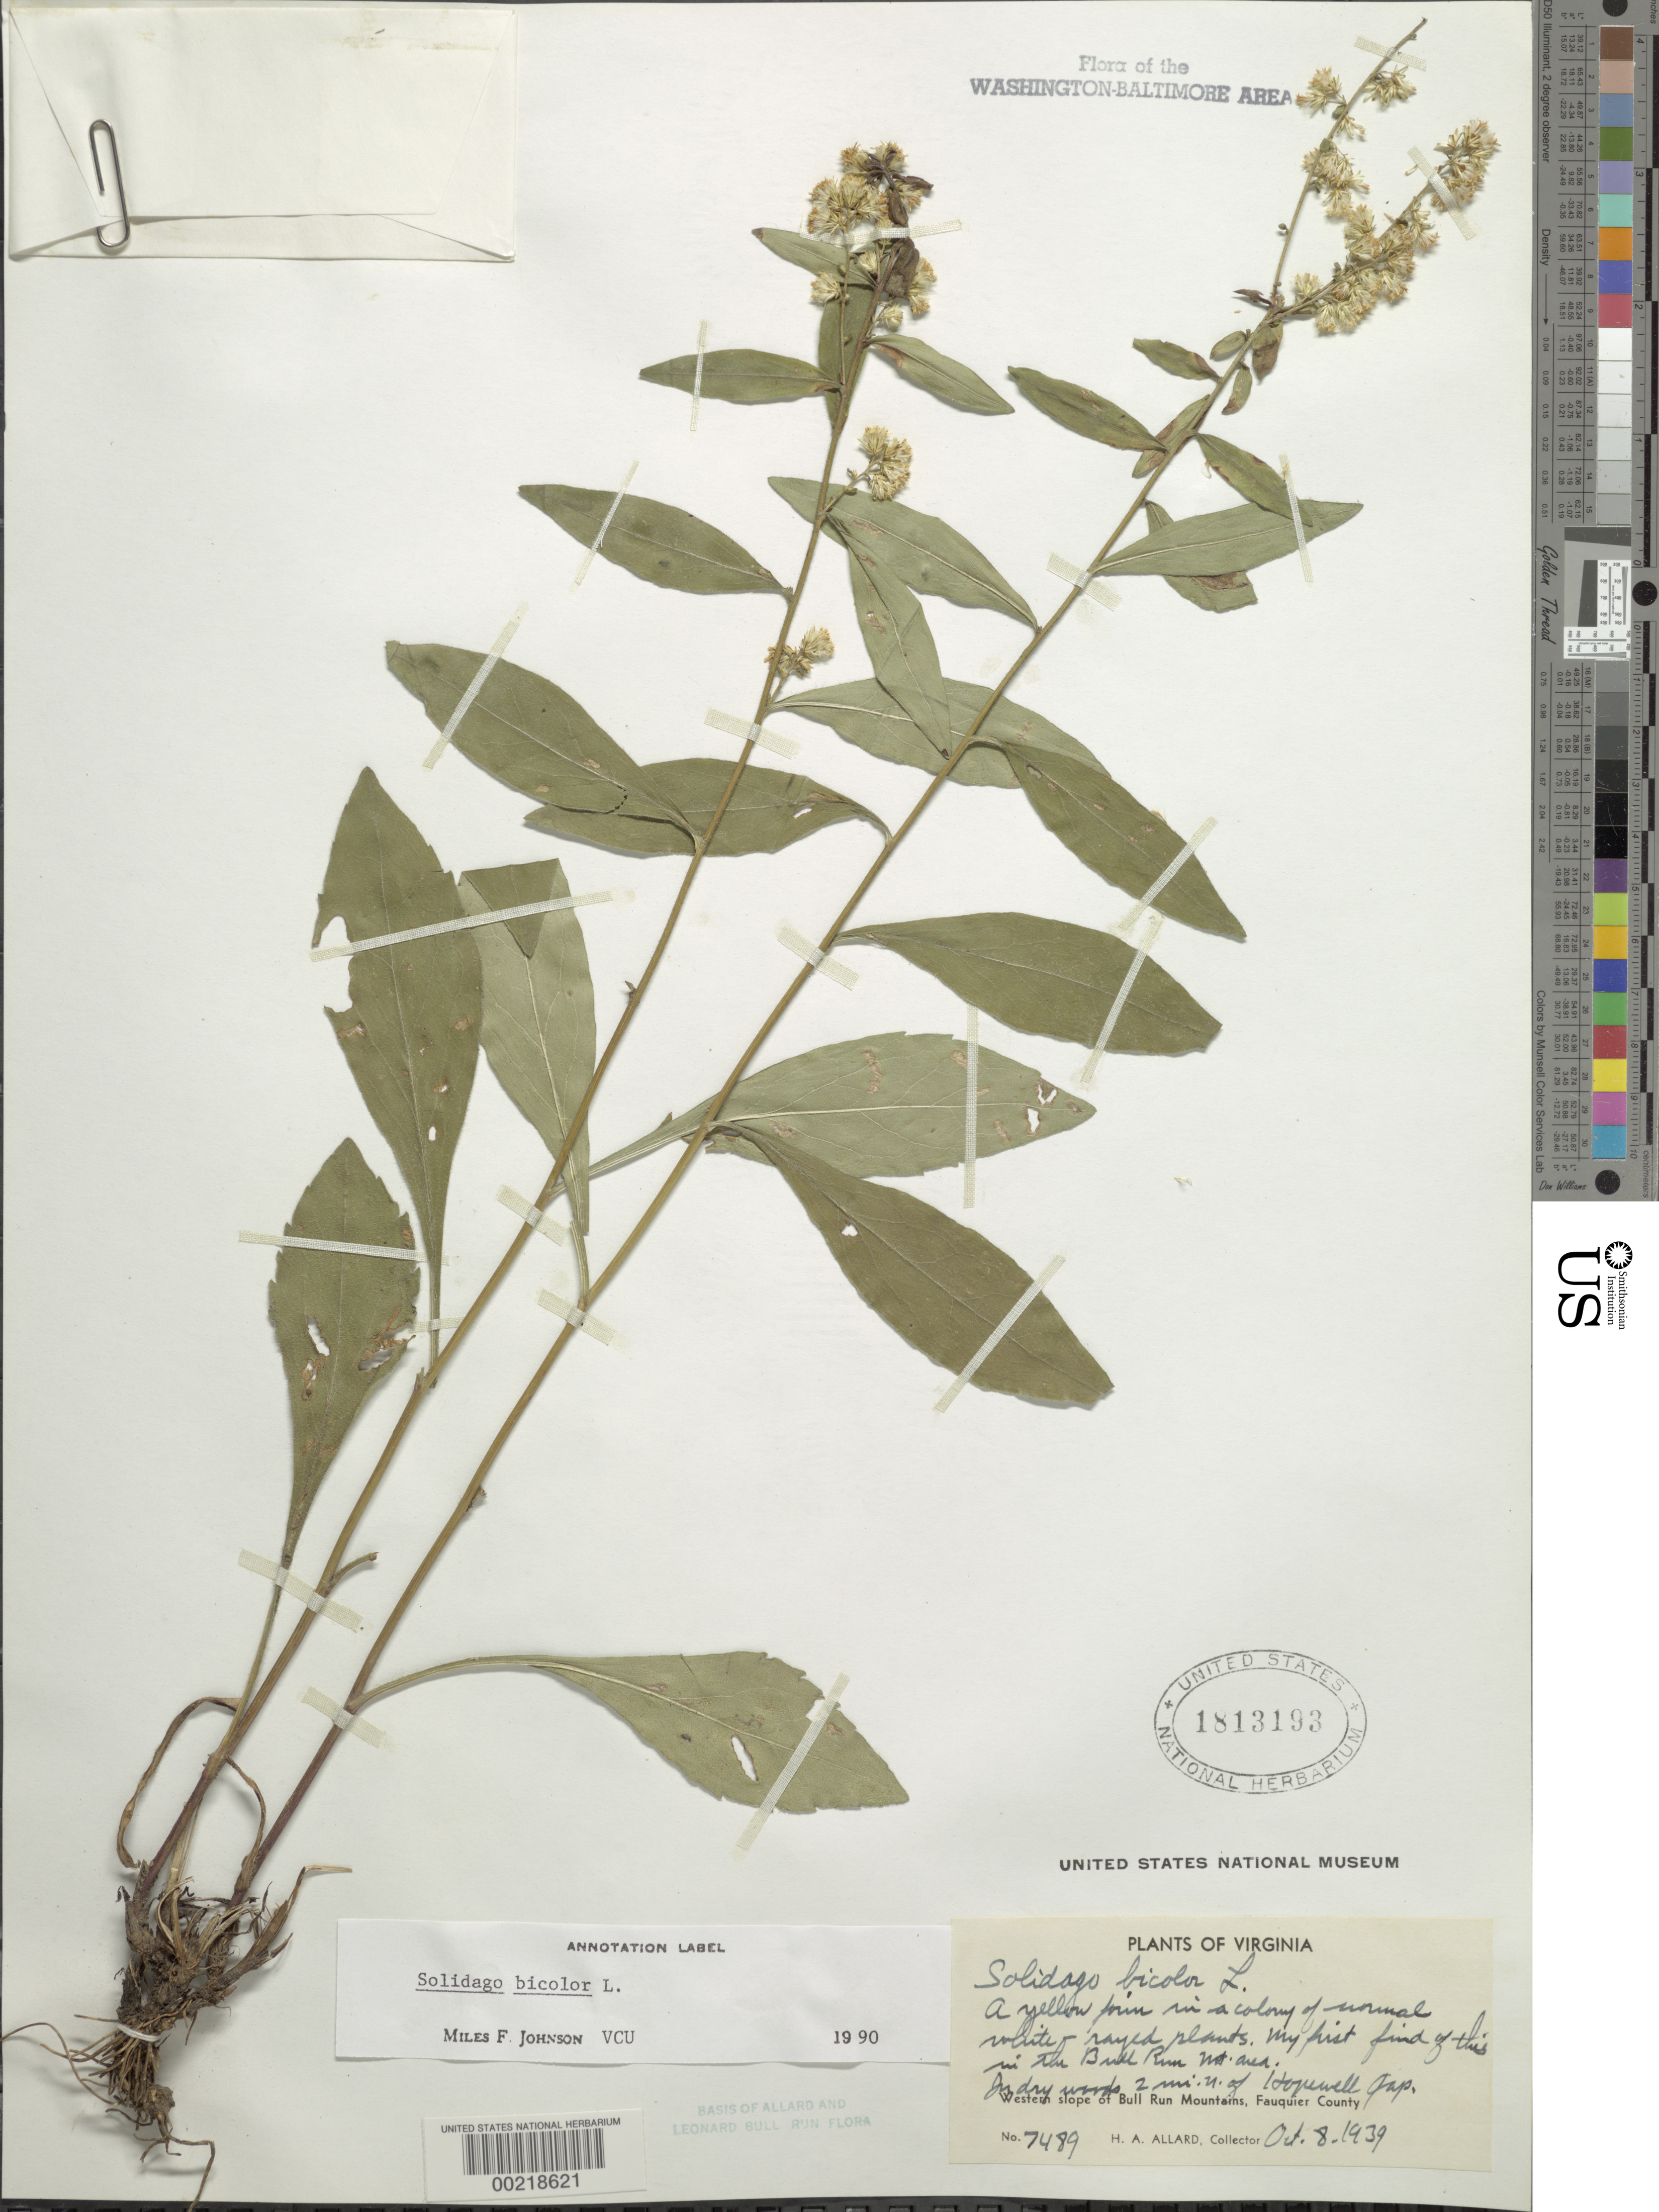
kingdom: Plantae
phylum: Tracheophyta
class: Magnoliopsida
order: Asterales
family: Asteraceae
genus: Solidago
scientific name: Solidago bicolor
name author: L.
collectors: H. A. Allard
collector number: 7489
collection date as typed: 08 Oct 1939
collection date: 1939-10-08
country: United States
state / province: Virginia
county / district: Fauquier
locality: North of Hopewell Gap western slope of Bull Run Mountains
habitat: Dry woods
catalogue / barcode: US 1813193